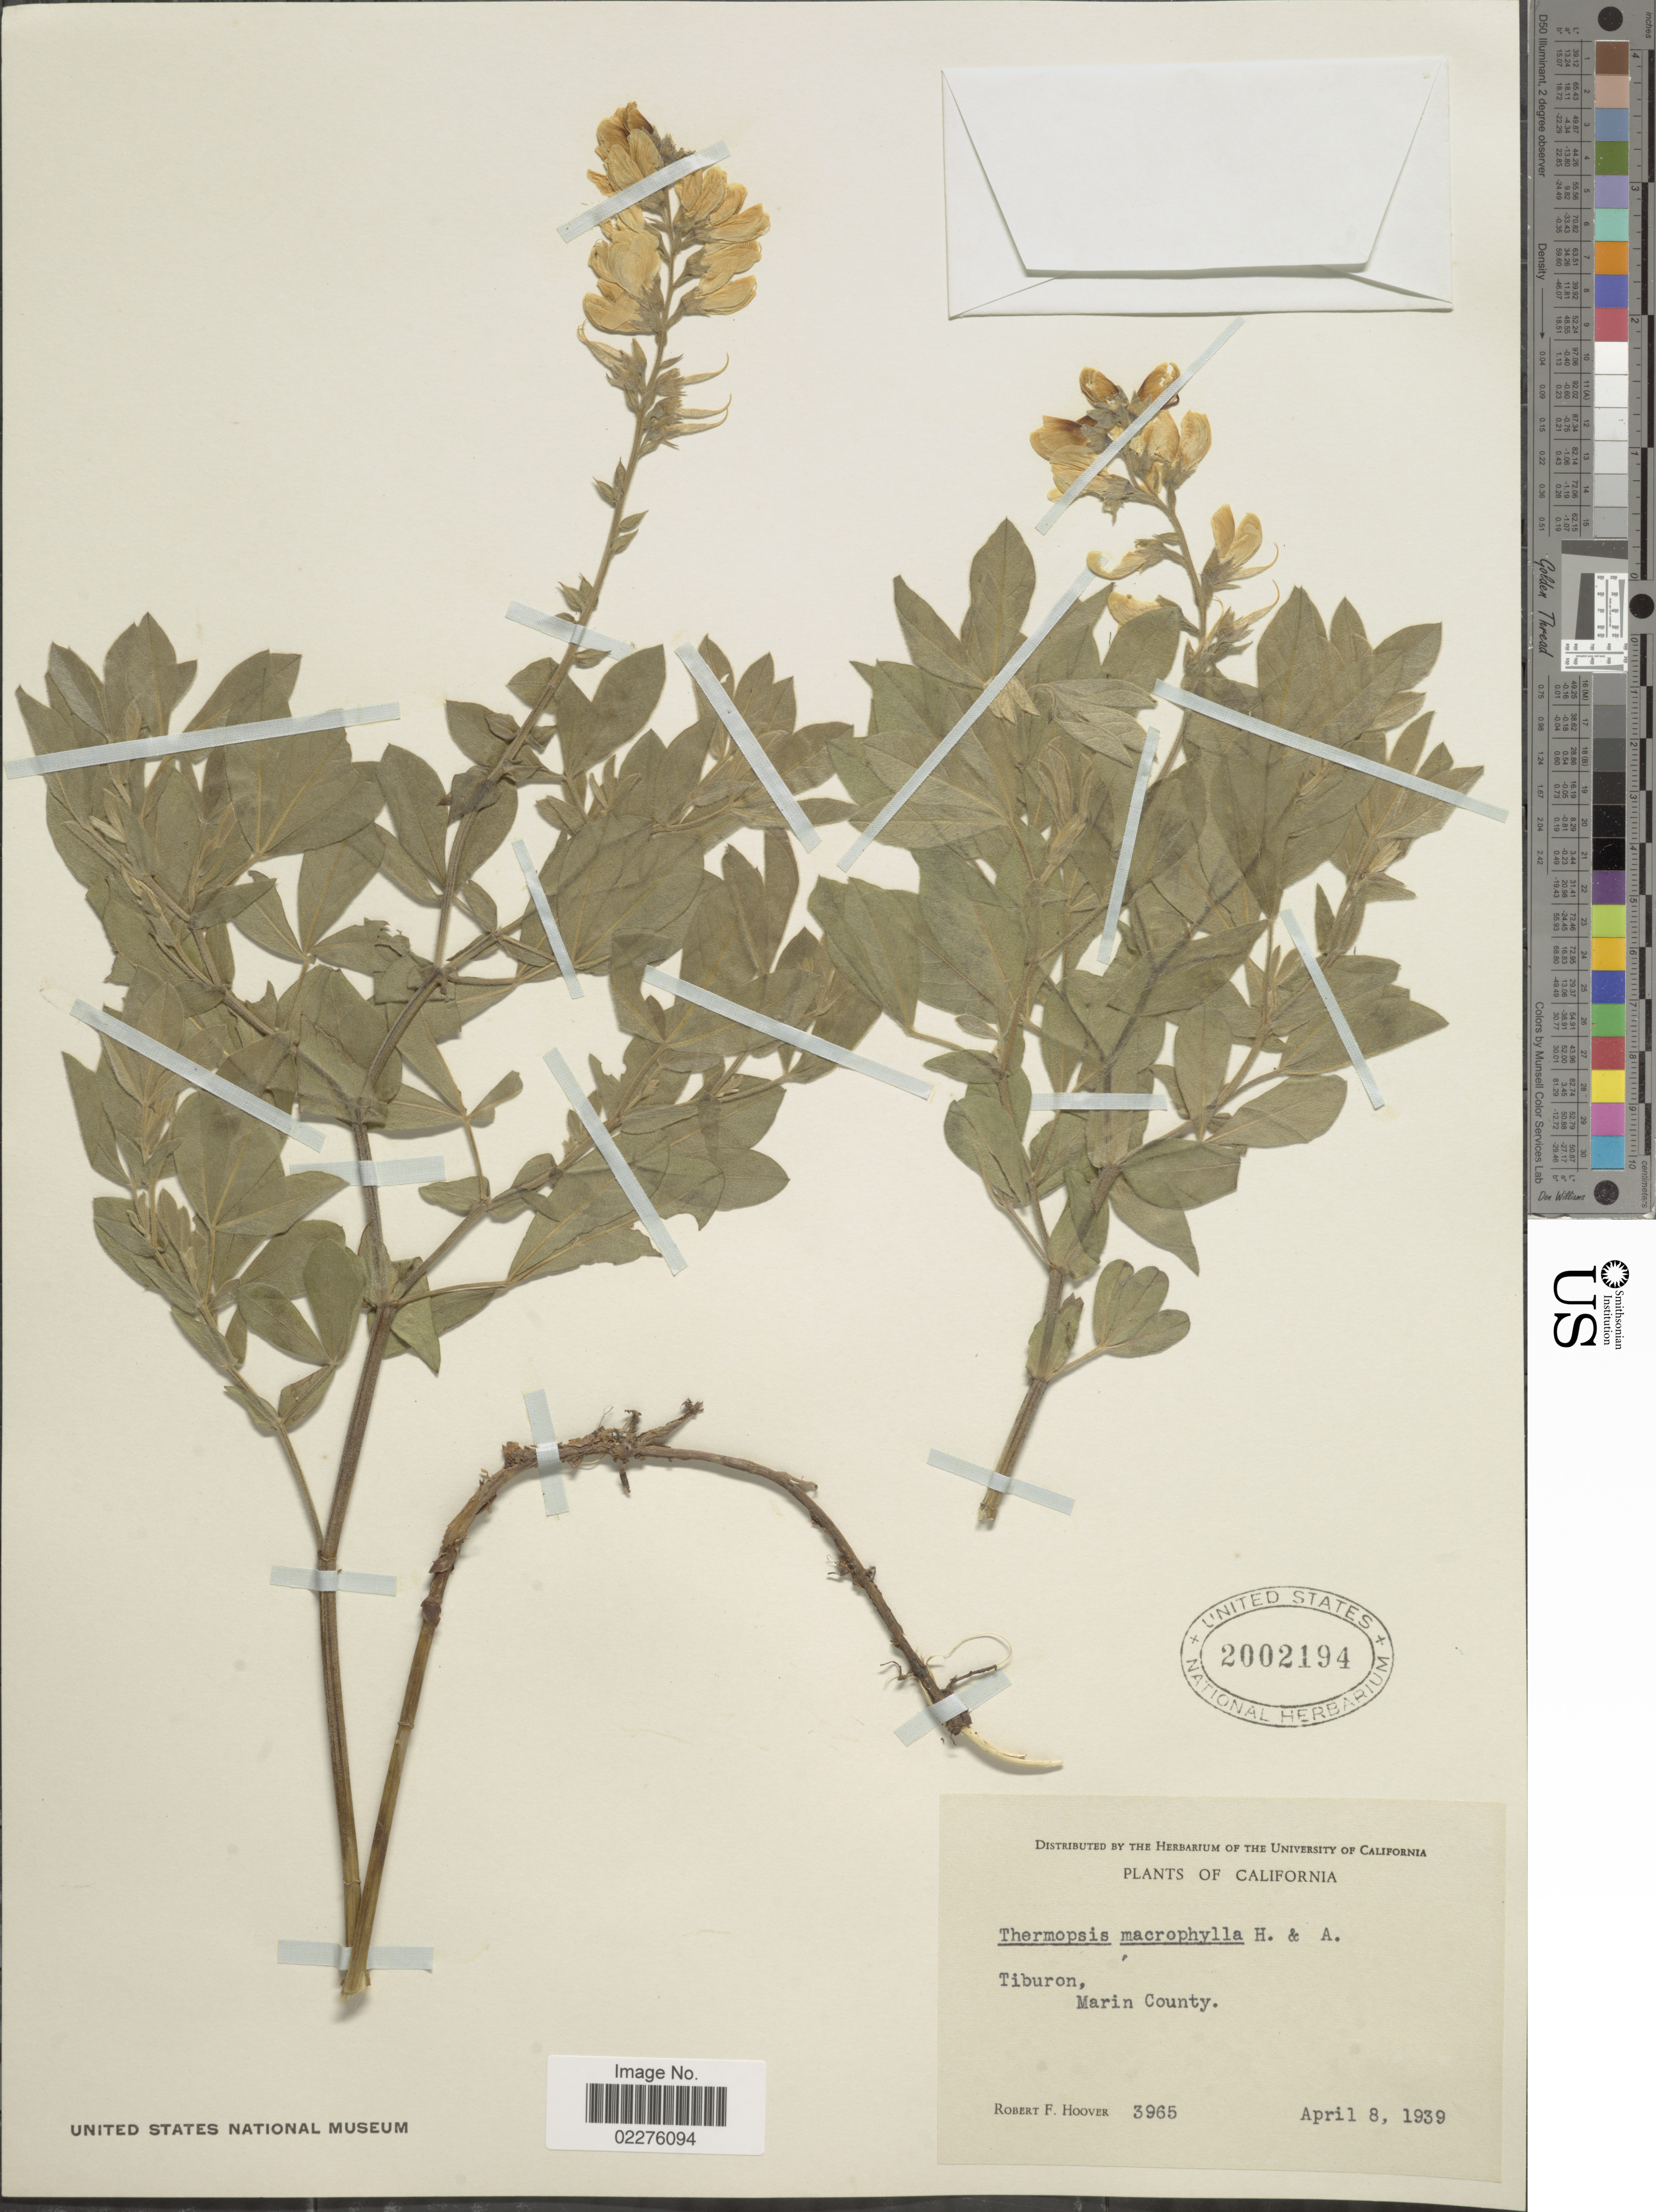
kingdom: Plantae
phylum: Tracheophyta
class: Magnoliopsida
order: Fabales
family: Fabaceae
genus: Thermopsis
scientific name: Thermopsis macrophylla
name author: Hook. & Arn.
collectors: R. F. Hoover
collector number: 3965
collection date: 1939-04-08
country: United States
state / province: California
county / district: Marin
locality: Tiburon, Marin County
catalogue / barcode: US 2002194